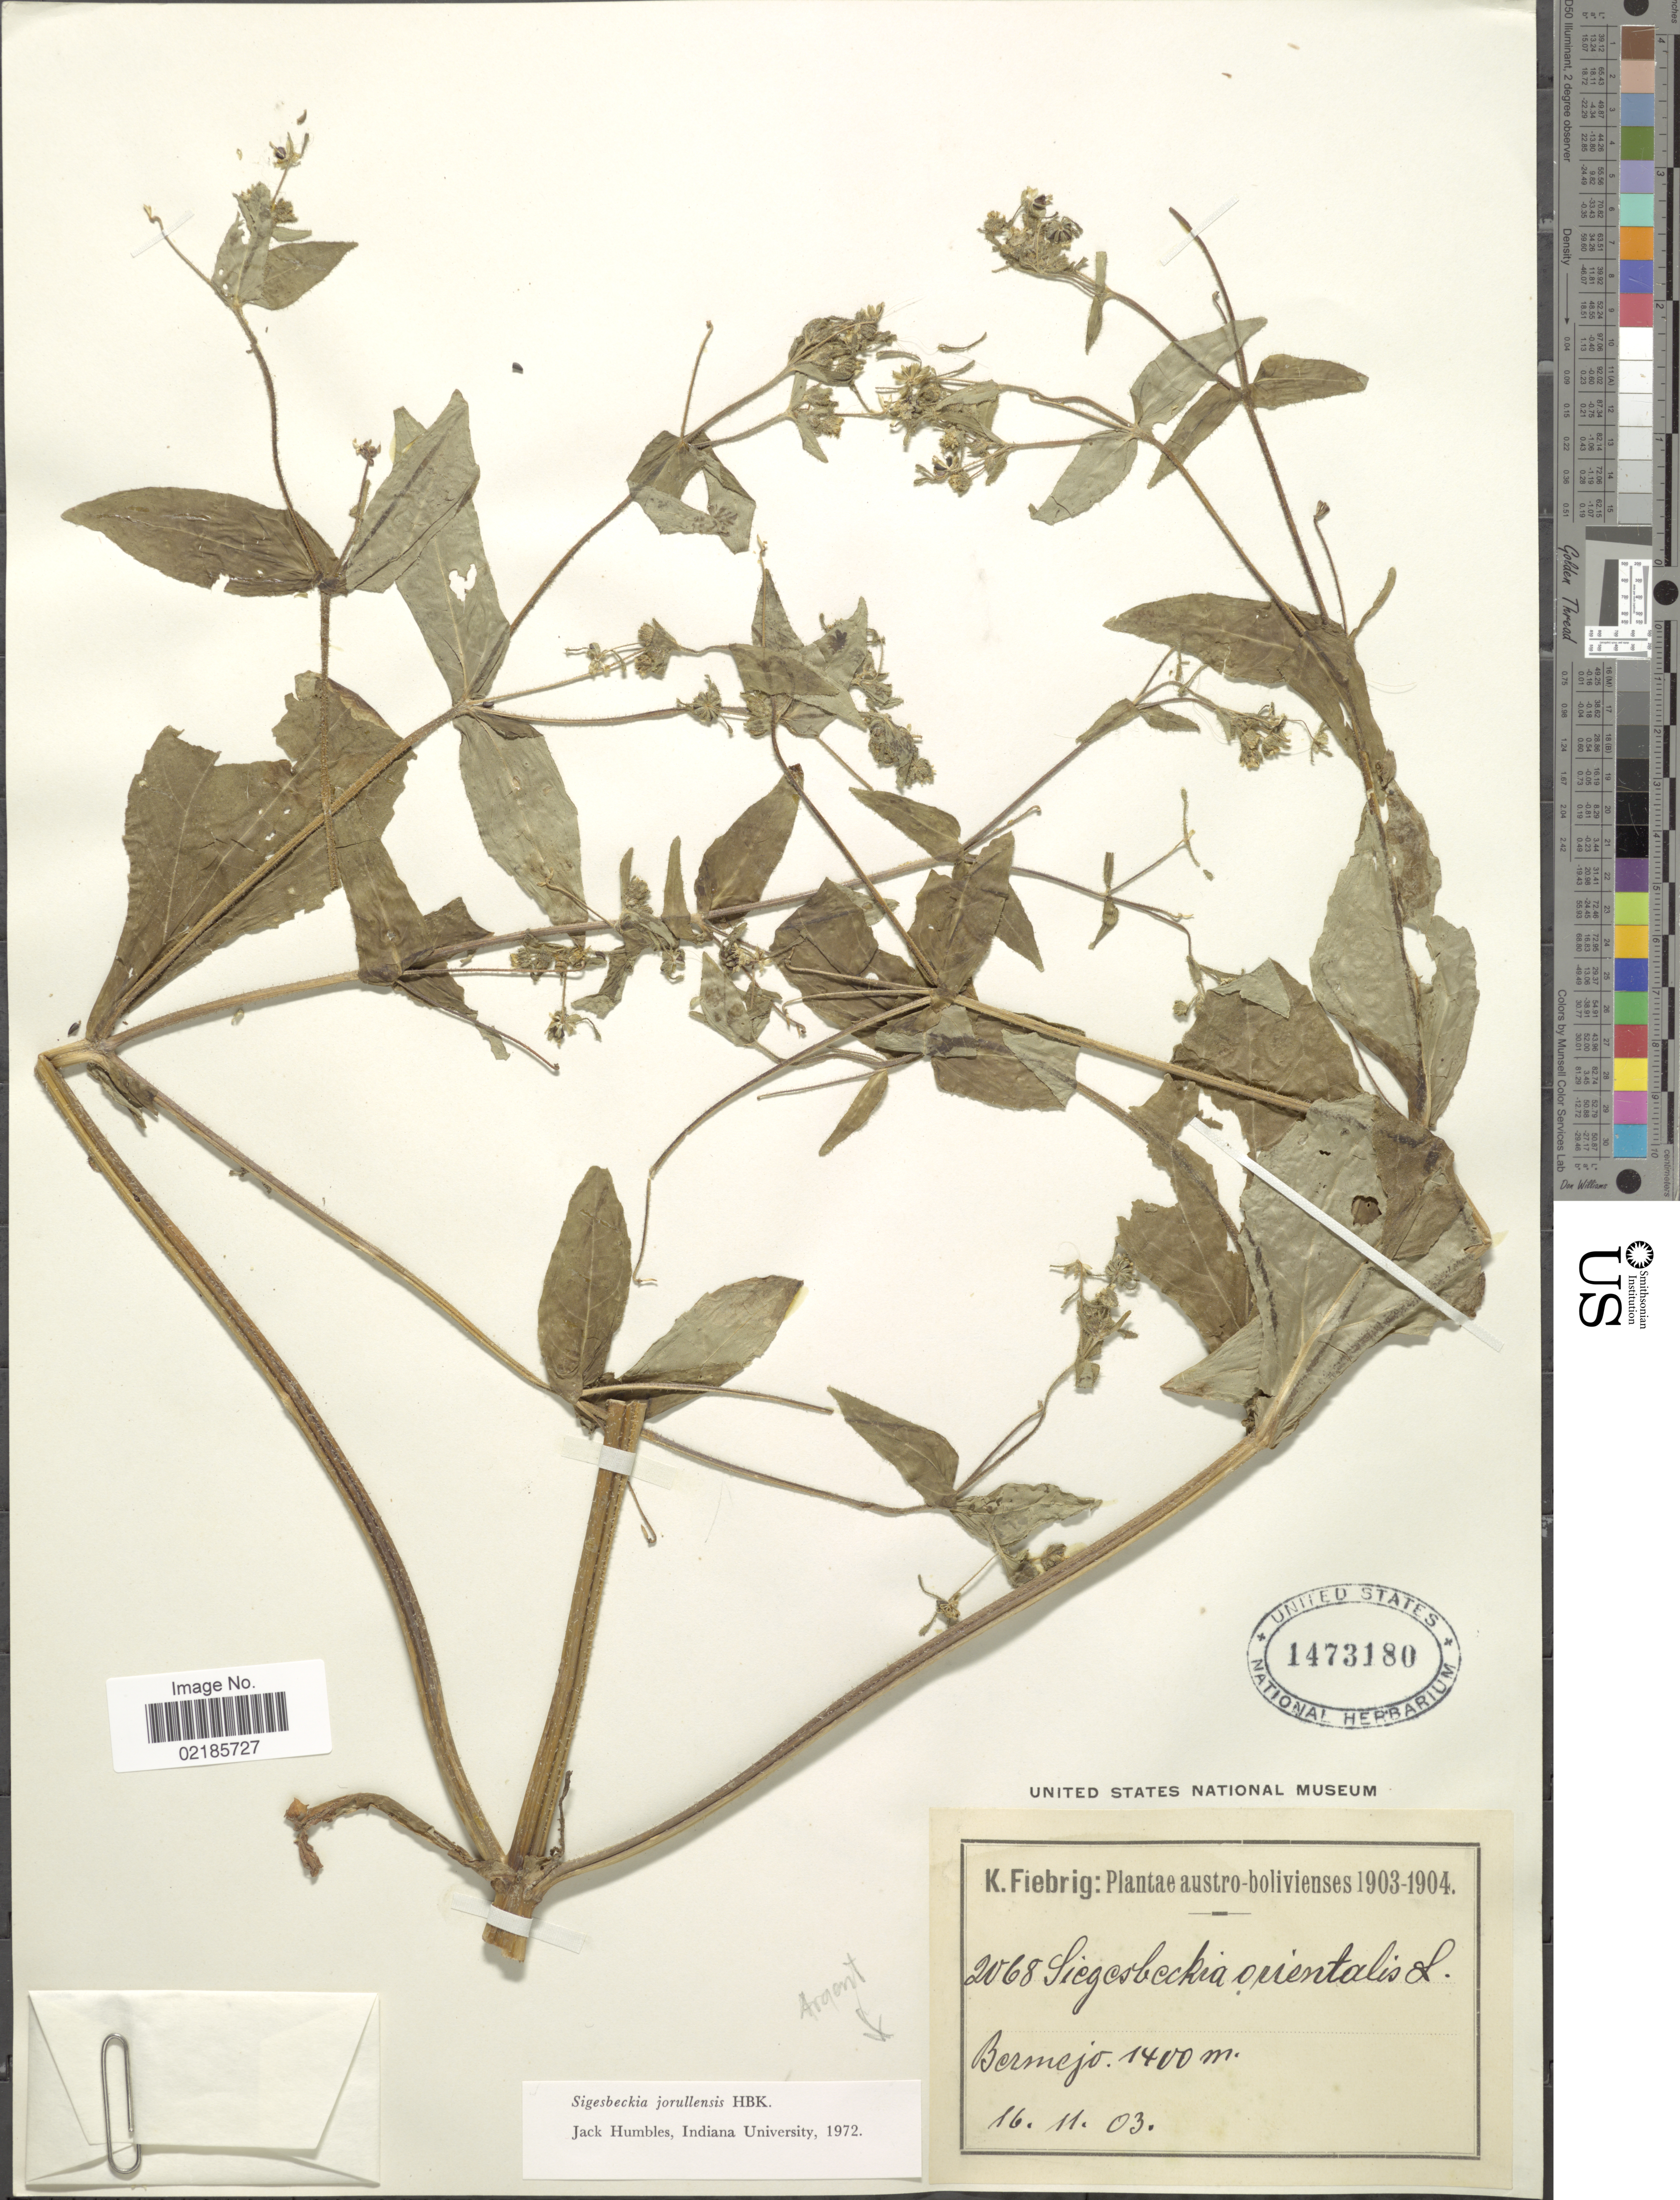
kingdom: Plantae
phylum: Tracheophyta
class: Magnoliopsida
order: Asterales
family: Asteraceae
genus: Sigesbeckia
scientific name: Sigesbeckia jorullensis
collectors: K. Fiebrig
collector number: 2068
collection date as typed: Transcribed d/m/y: 16/11/03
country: Bolivia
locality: Austro-bolivienses, Bermejo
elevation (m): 1400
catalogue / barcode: US 1473180